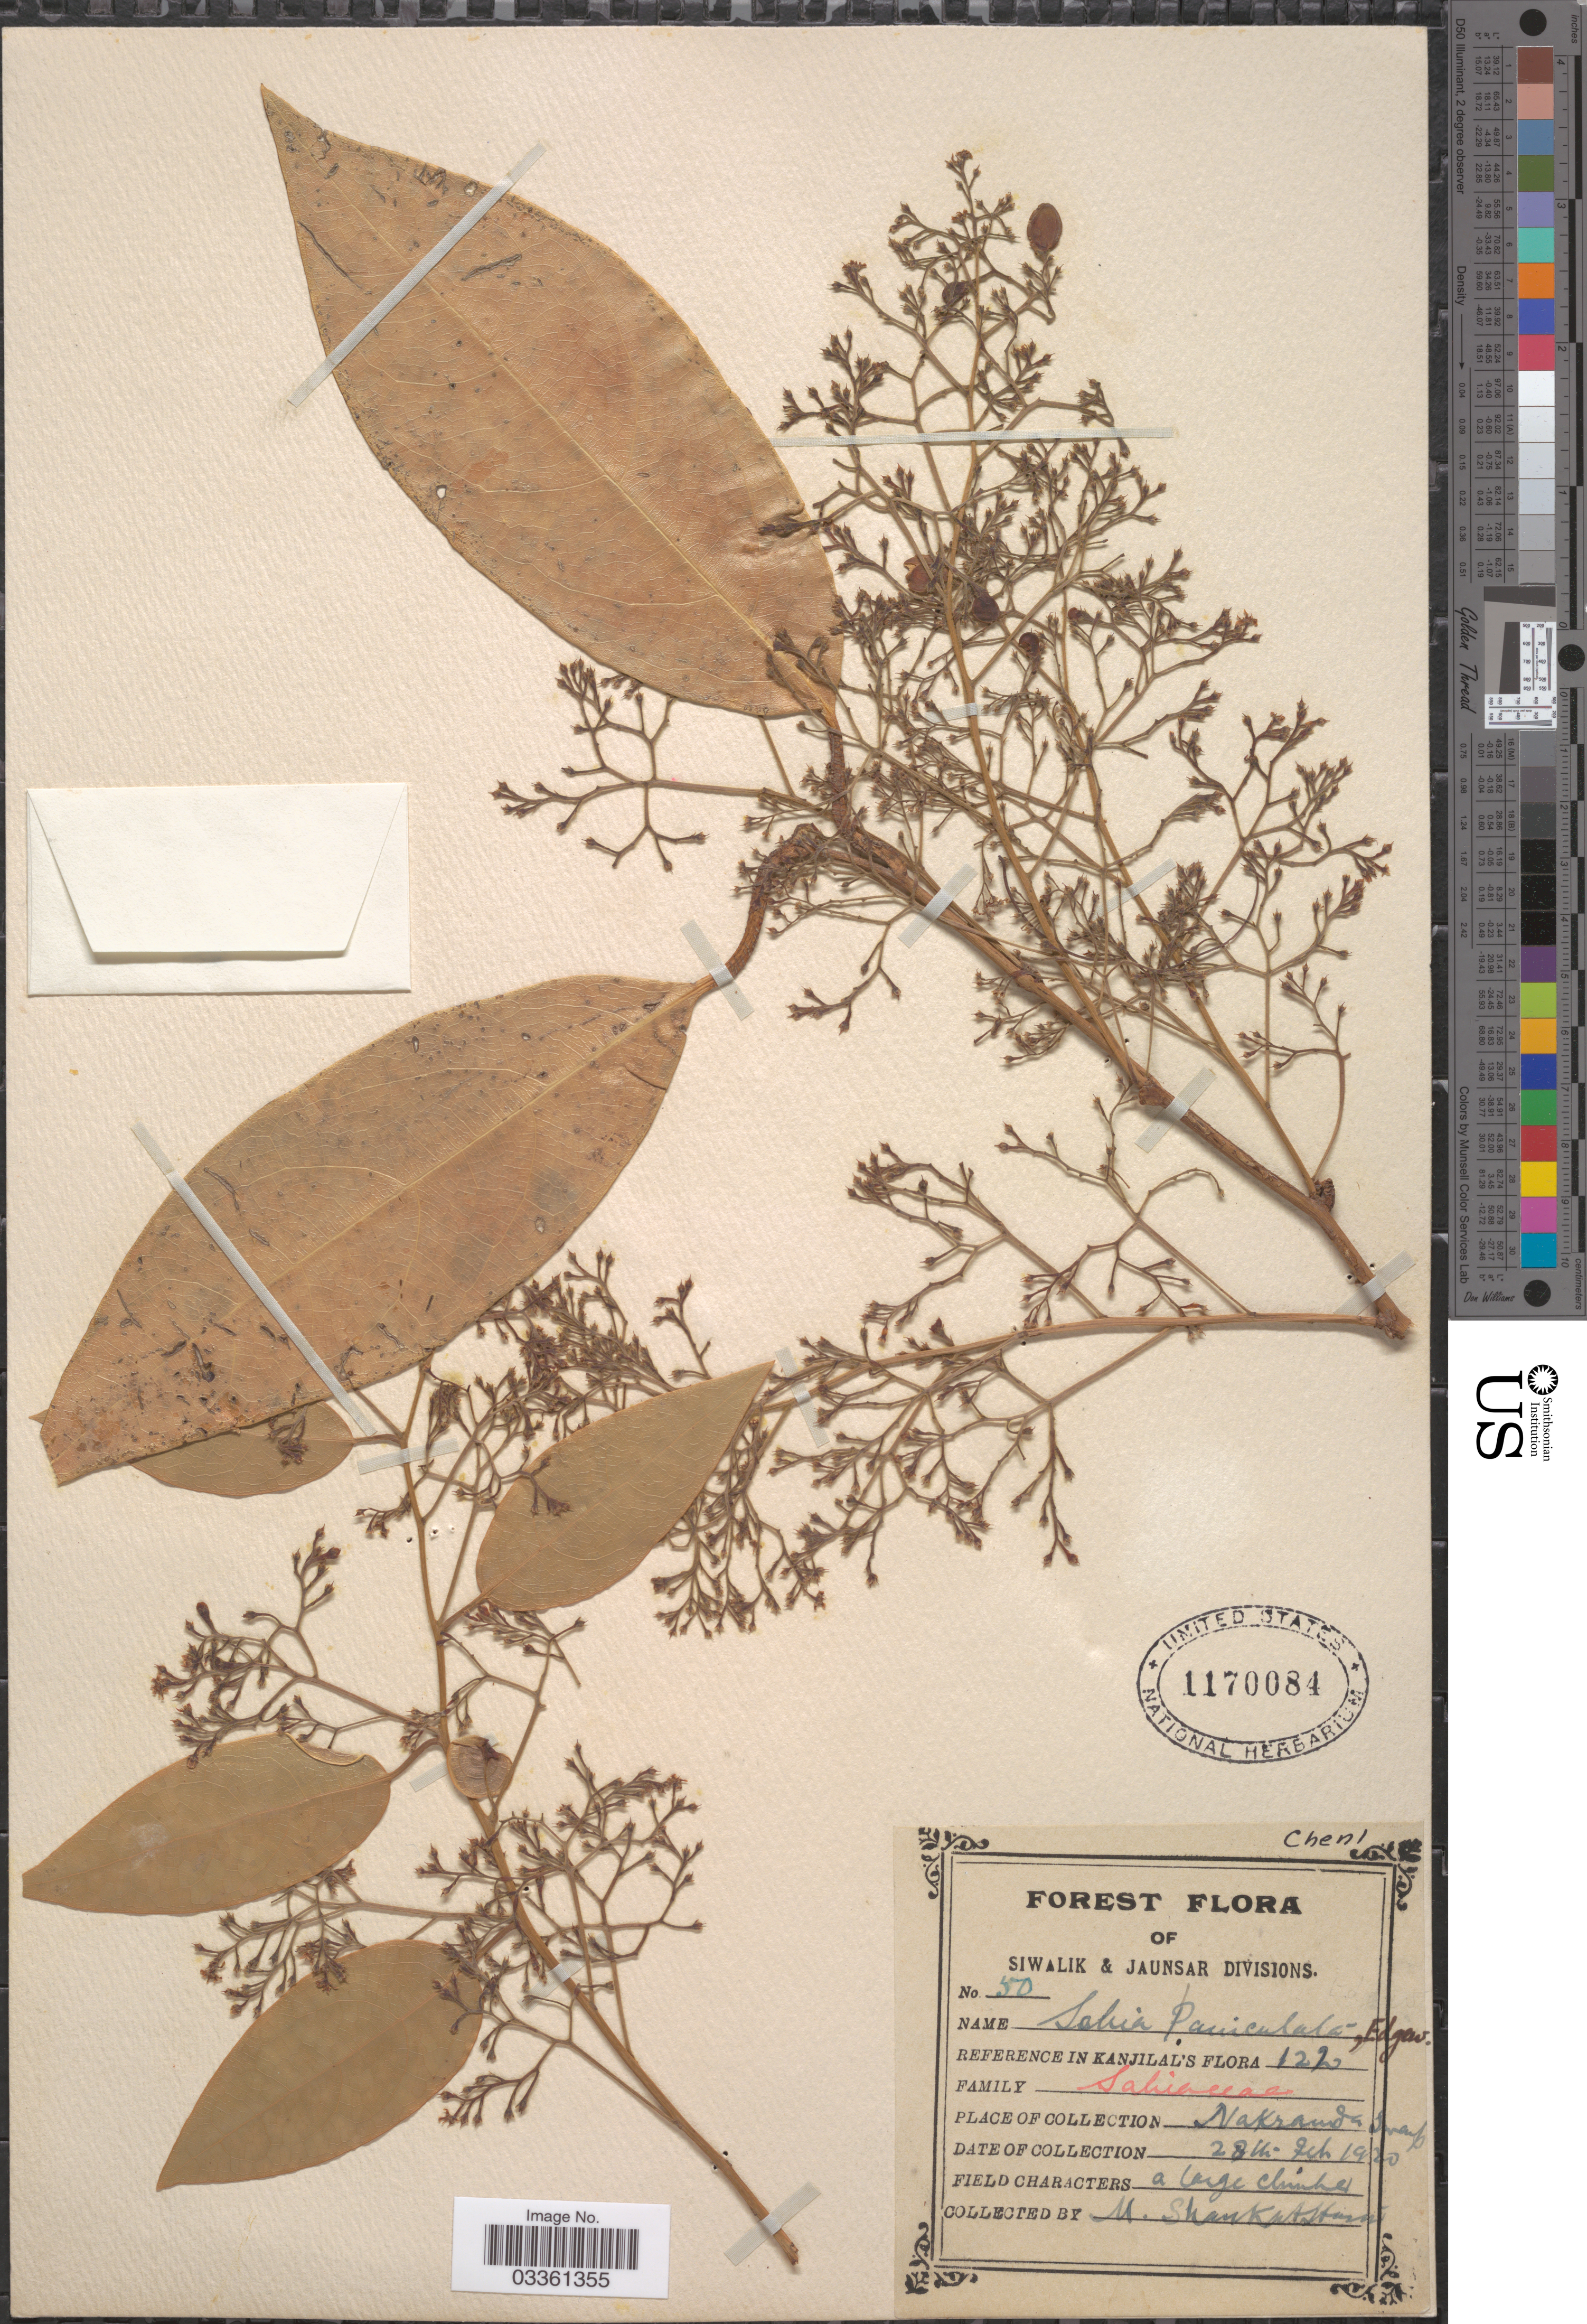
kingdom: Plantae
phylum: Tracheophyta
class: Magnoliopsida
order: Proteales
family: Sabiaceae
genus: Sabia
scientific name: Sabia paniculata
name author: Edgew. ex Hook. f. & Thomson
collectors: M. Shankathara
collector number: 50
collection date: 1920-02-28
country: India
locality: Siwalik & Jaunsar Divisions. Nakranda Swamp.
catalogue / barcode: US 1170084